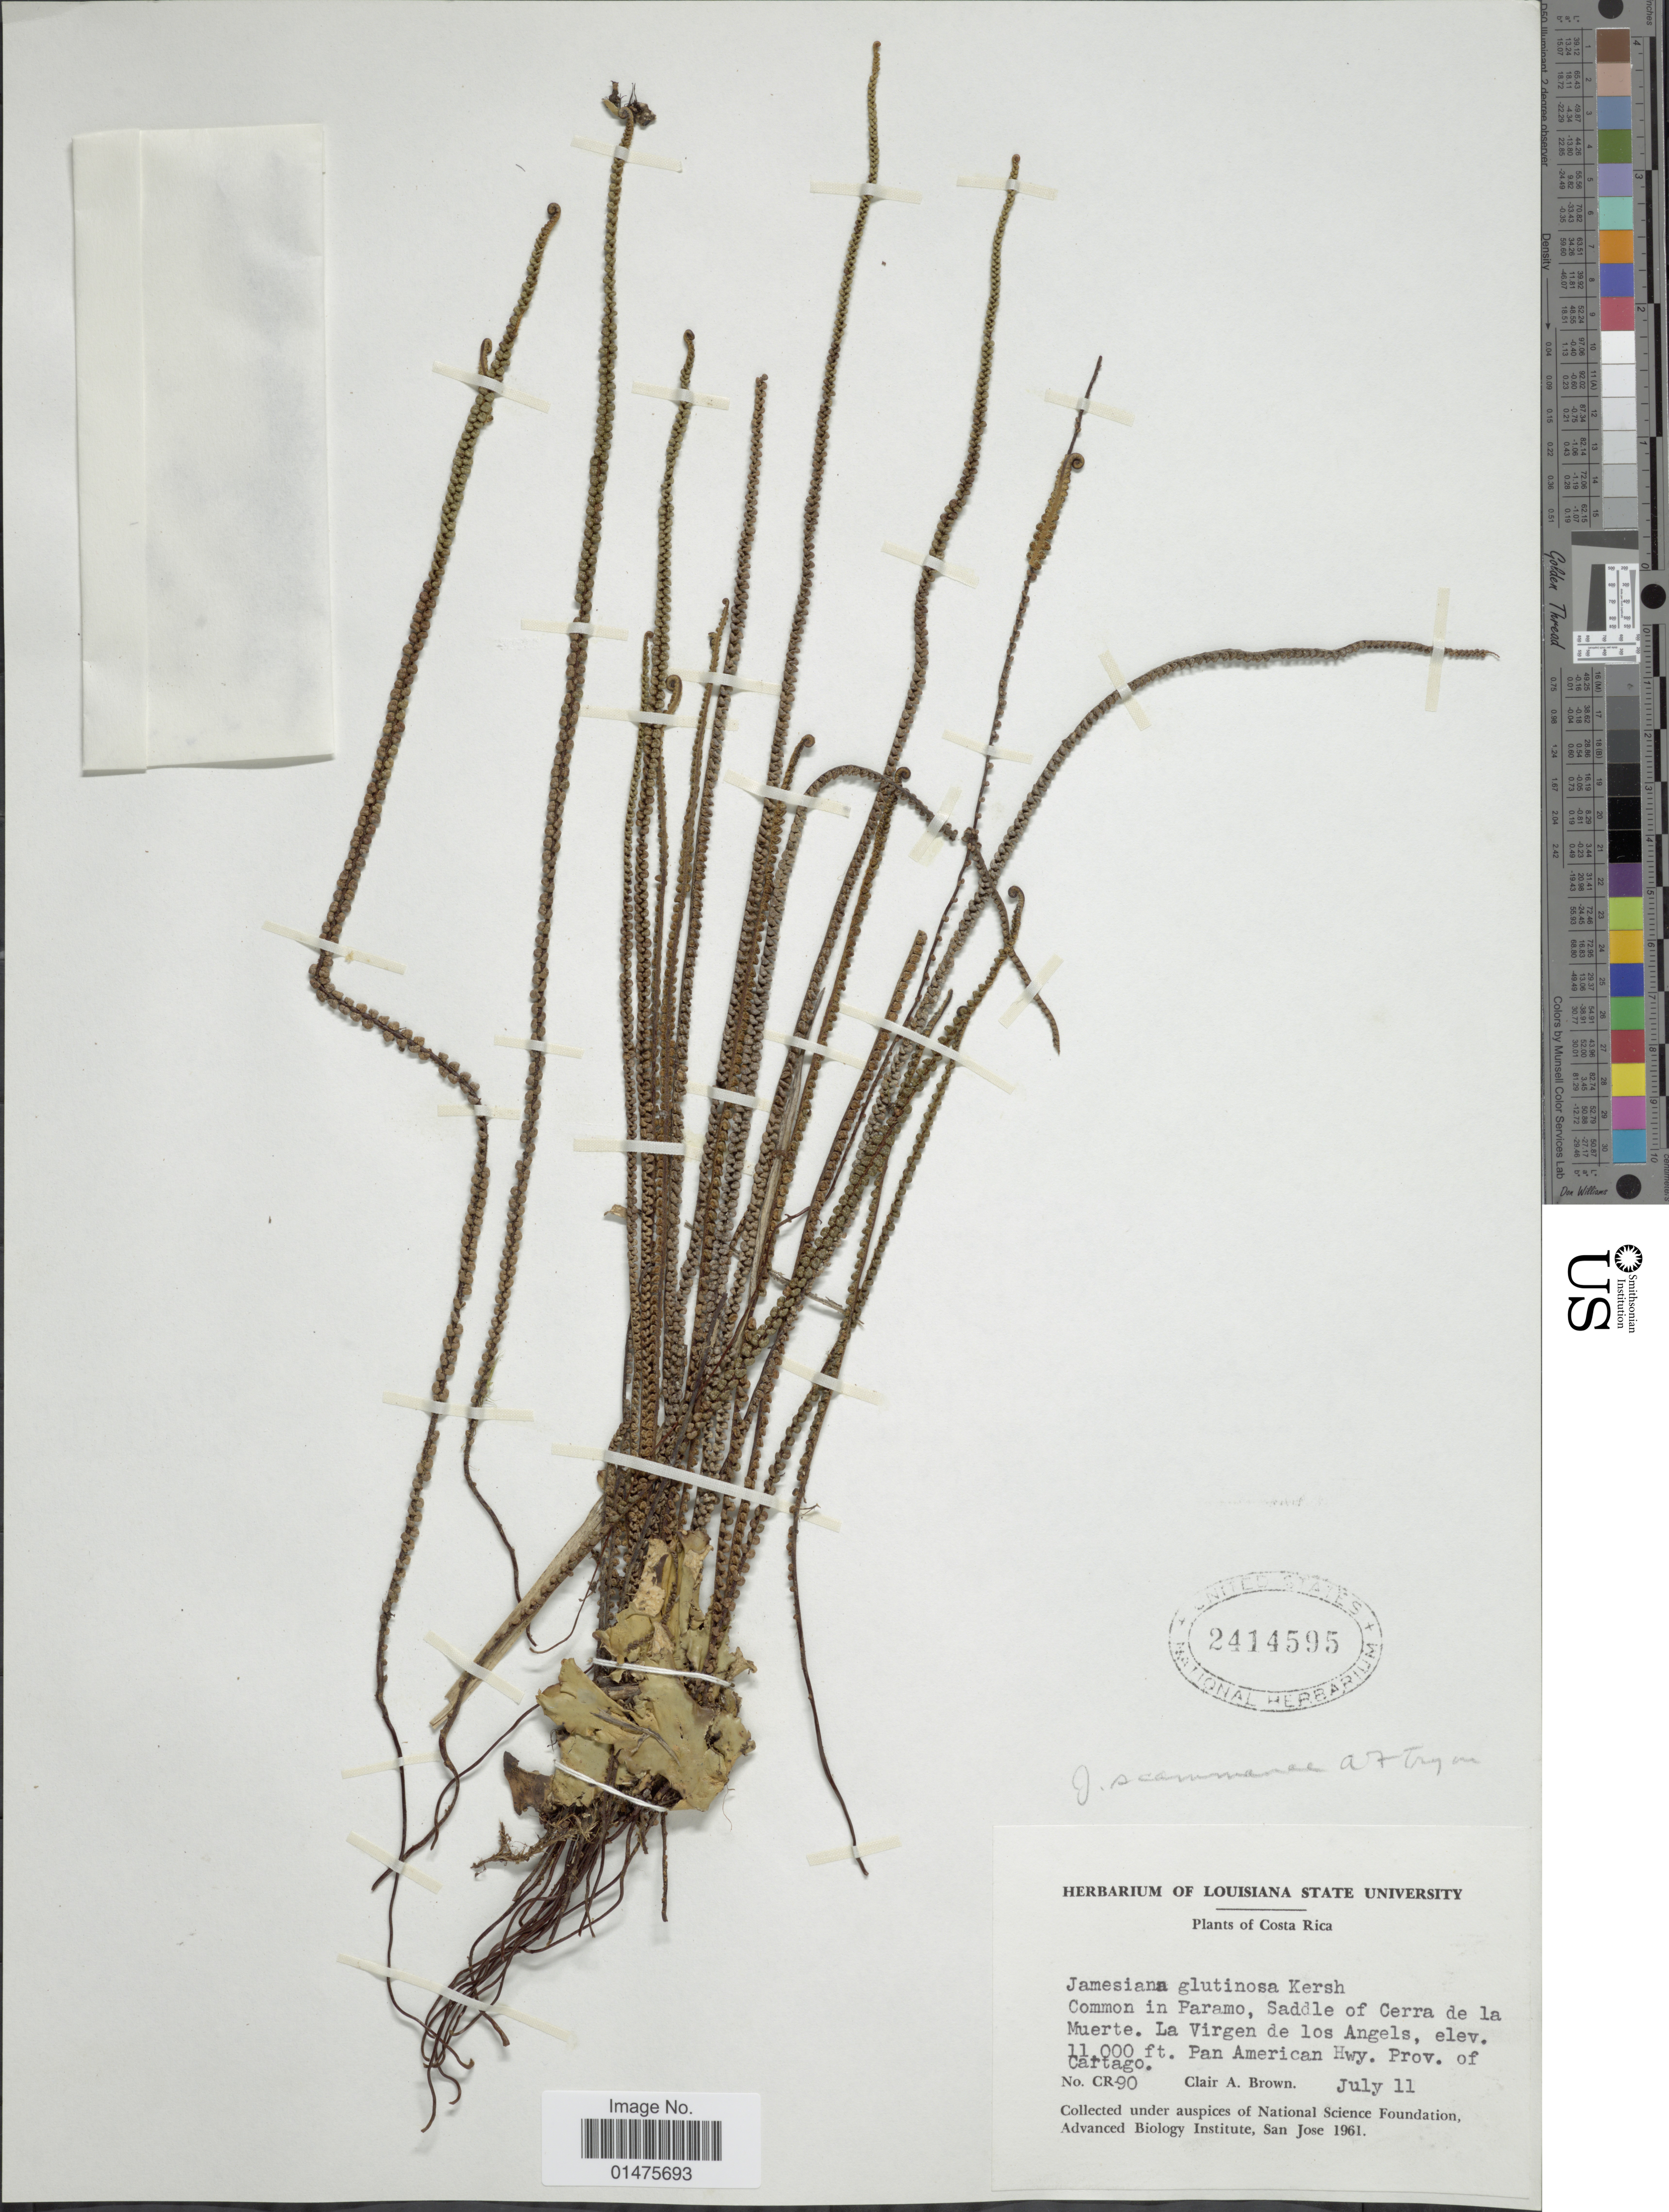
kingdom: Plantae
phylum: Tracheophyta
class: Polypodiopsida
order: Polypodiales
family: Pteridaceae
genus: Jamesonia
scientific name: Jamesonia scammanae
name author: A.F. Tryon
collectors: C. A. Brown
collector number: CR-90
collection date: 1961-07-11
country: Costa Rica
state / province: Cartago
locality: Common in Paramo,Saddle of Cerra de la Muerte. La Virgen de los Angels, Pan American Hwy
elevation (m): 3353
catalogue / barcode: US 2414595